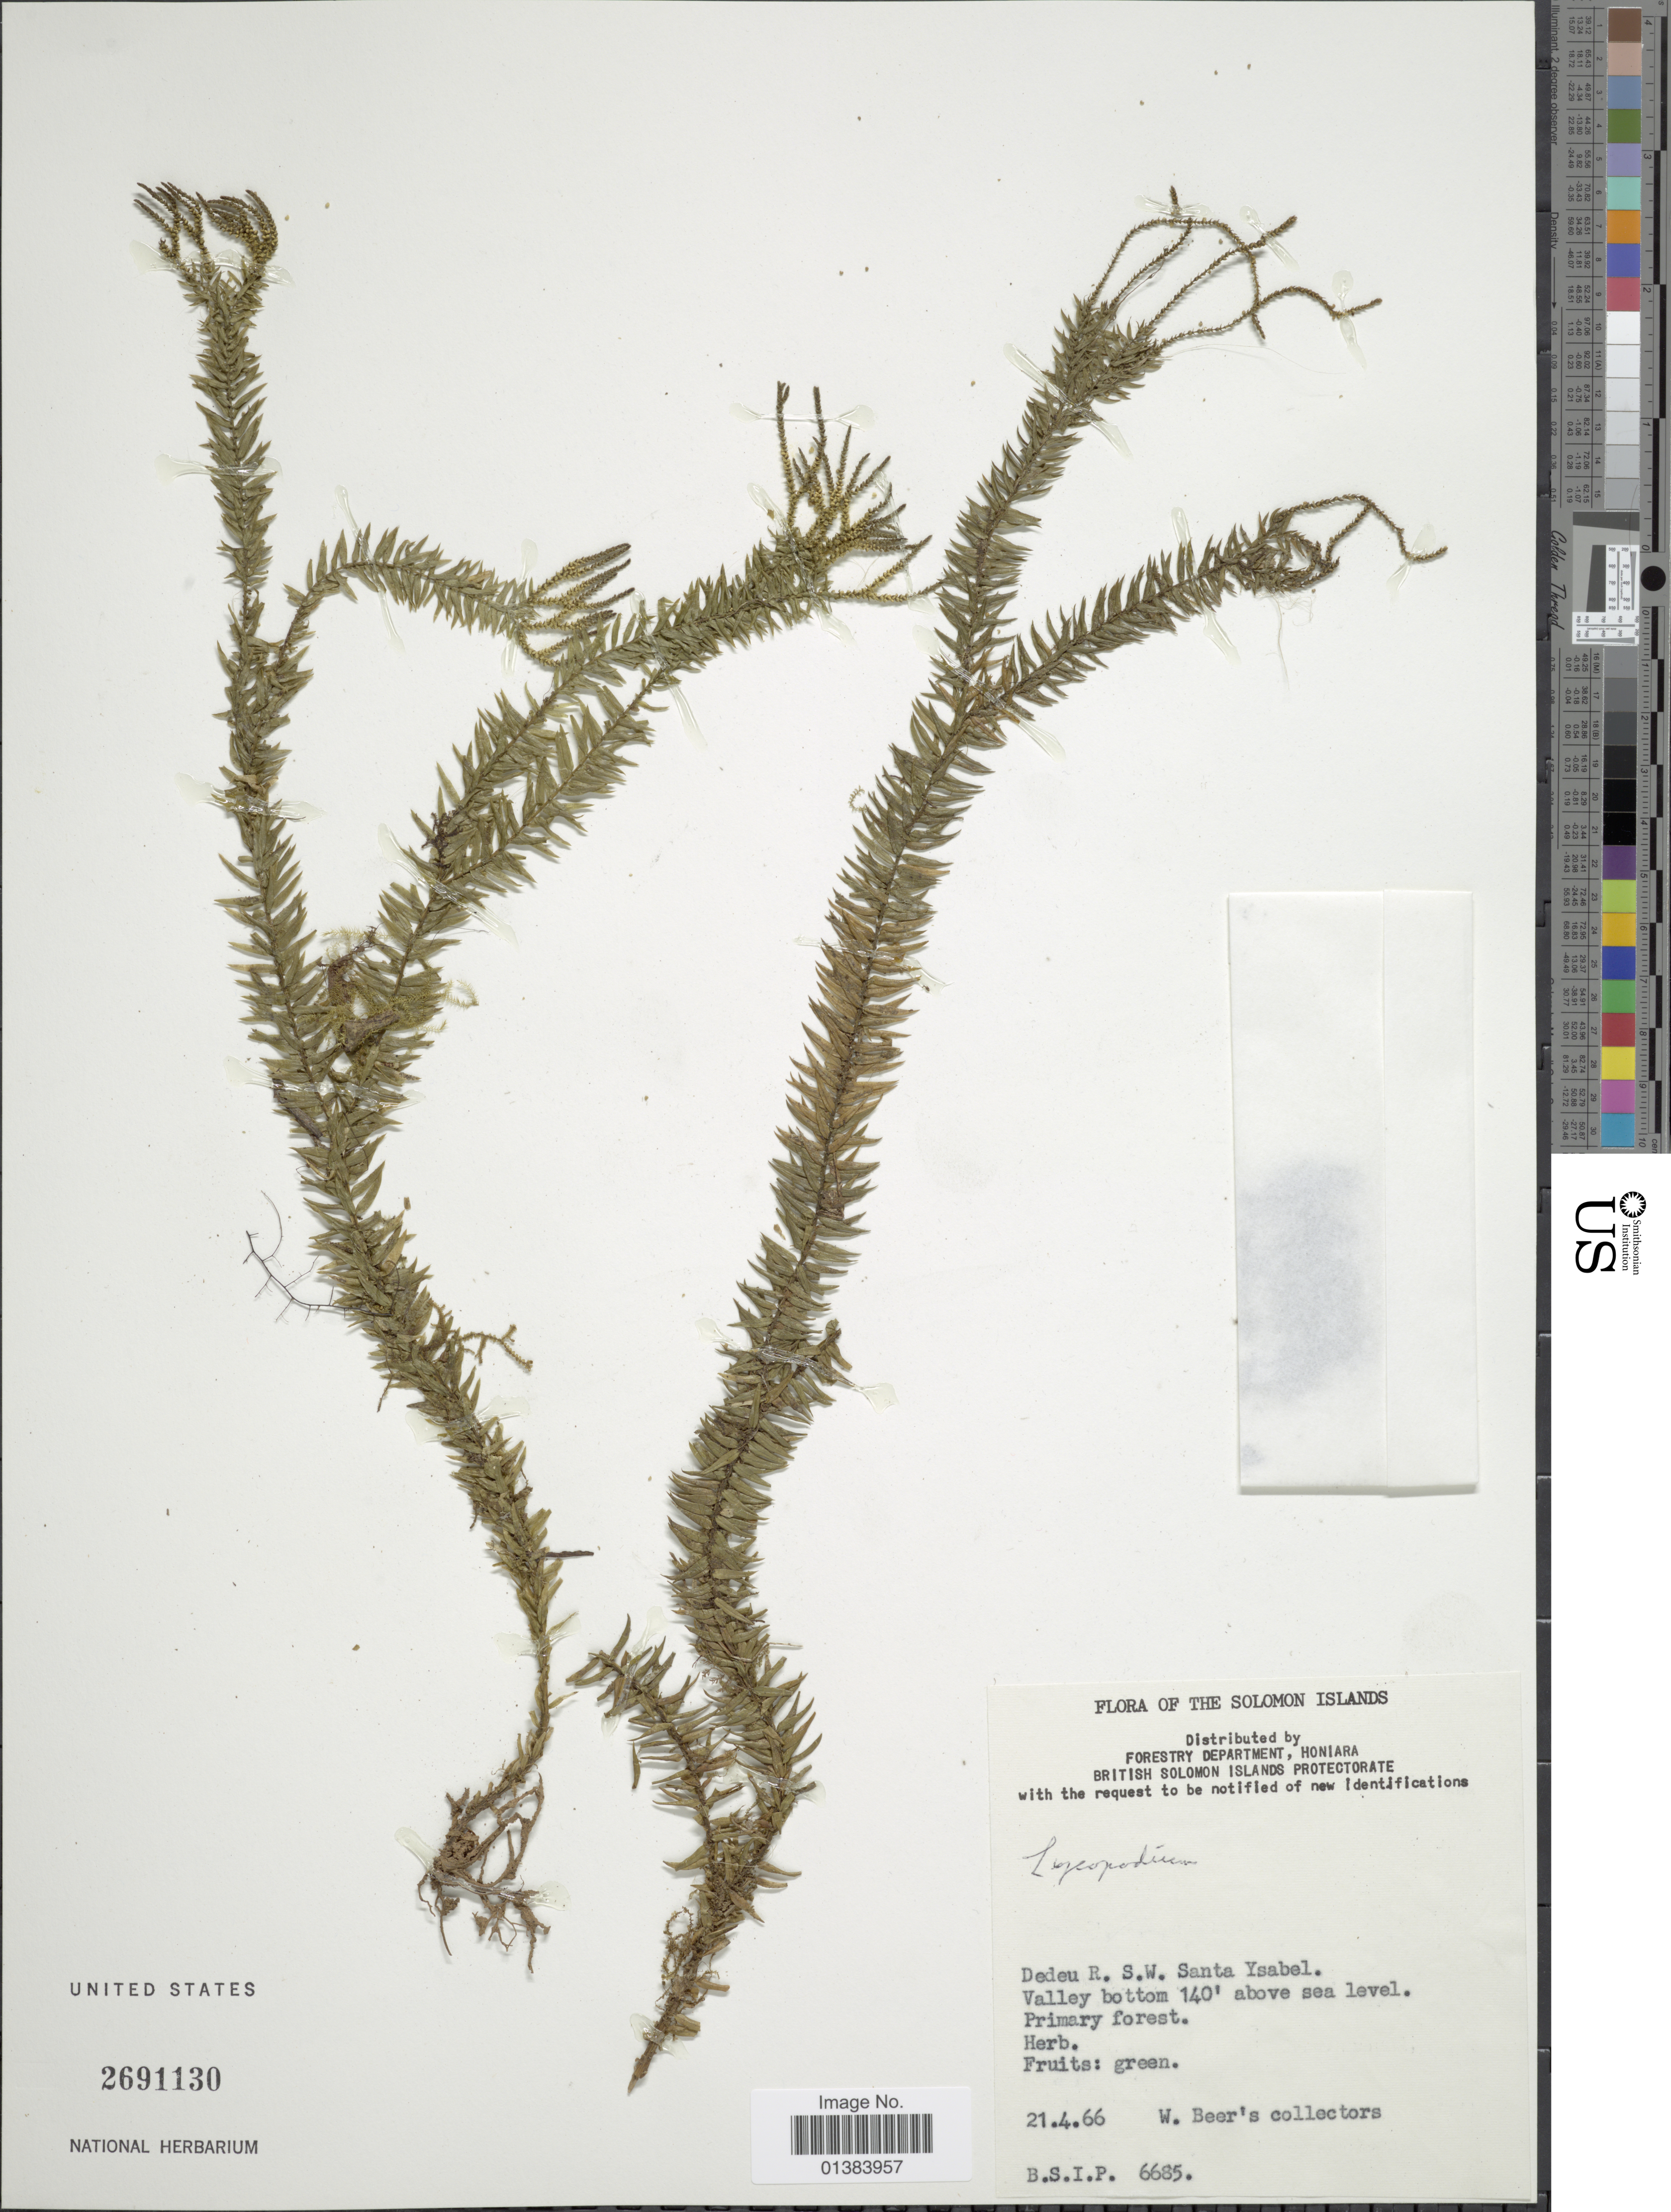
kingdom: Plantae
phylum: Tracheophyta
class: Lycopodiopsida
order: Lycopodiales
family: Lycopodiaceae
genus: Phlegmariurus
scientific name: Phlegmariurus ledermannii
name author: (Herter) A. R. Field & Bostock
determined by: Field, A. R.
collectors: Beer's collectors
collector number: BSIP 6685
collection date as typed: Transcribed d/m/y: 21/4/66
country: Solomon Islands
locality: Dedeu R. S.W. Santa Ysabel. Valley bottom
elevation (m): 43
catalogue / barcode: US 2691130